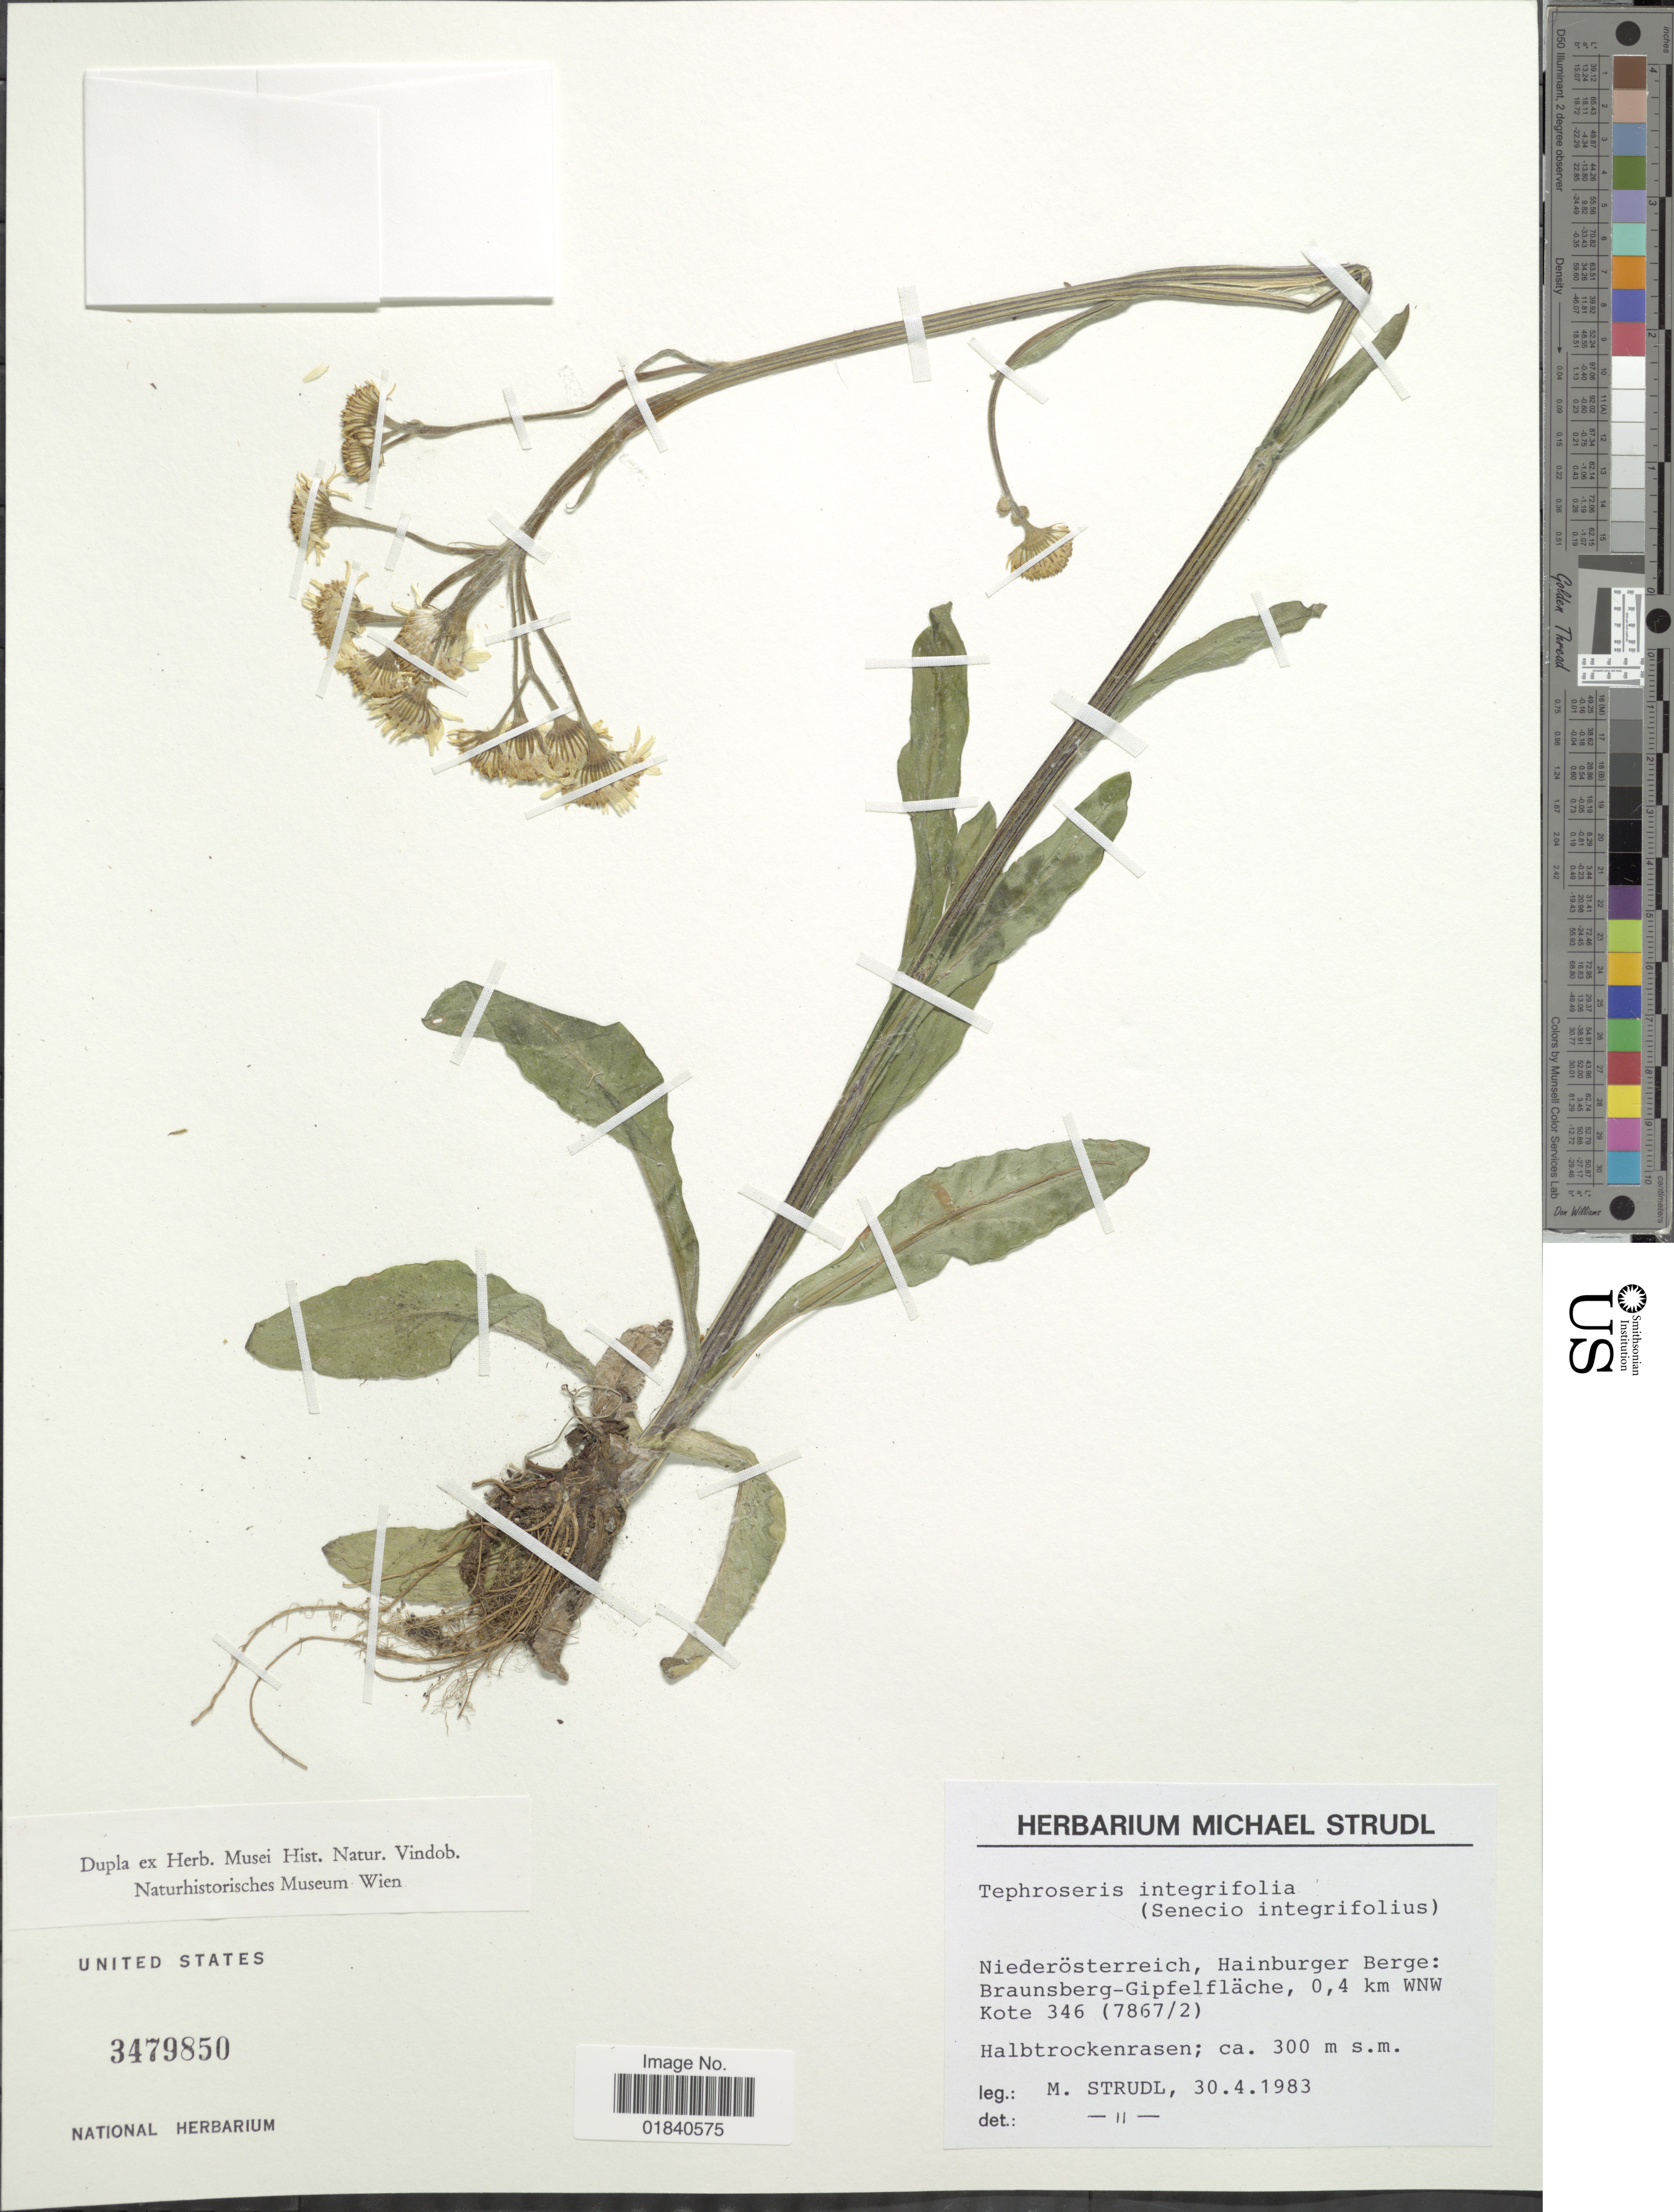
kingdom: Plantae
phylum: Tracheophyta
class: Magnoliopsida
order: Asterales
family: Asteraceae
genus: Tephroseris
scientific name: Tephroseris integrifolia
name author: (L.) Holub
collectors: M. Strudl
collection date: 1983-04-30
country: Austria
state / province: Niederosterreich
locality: Hainburger Berge: Braunsberg-Gipfelfläche, 0,4 km WNW Kote 346 (7867/2)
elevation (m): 300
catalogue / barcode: US 3479850